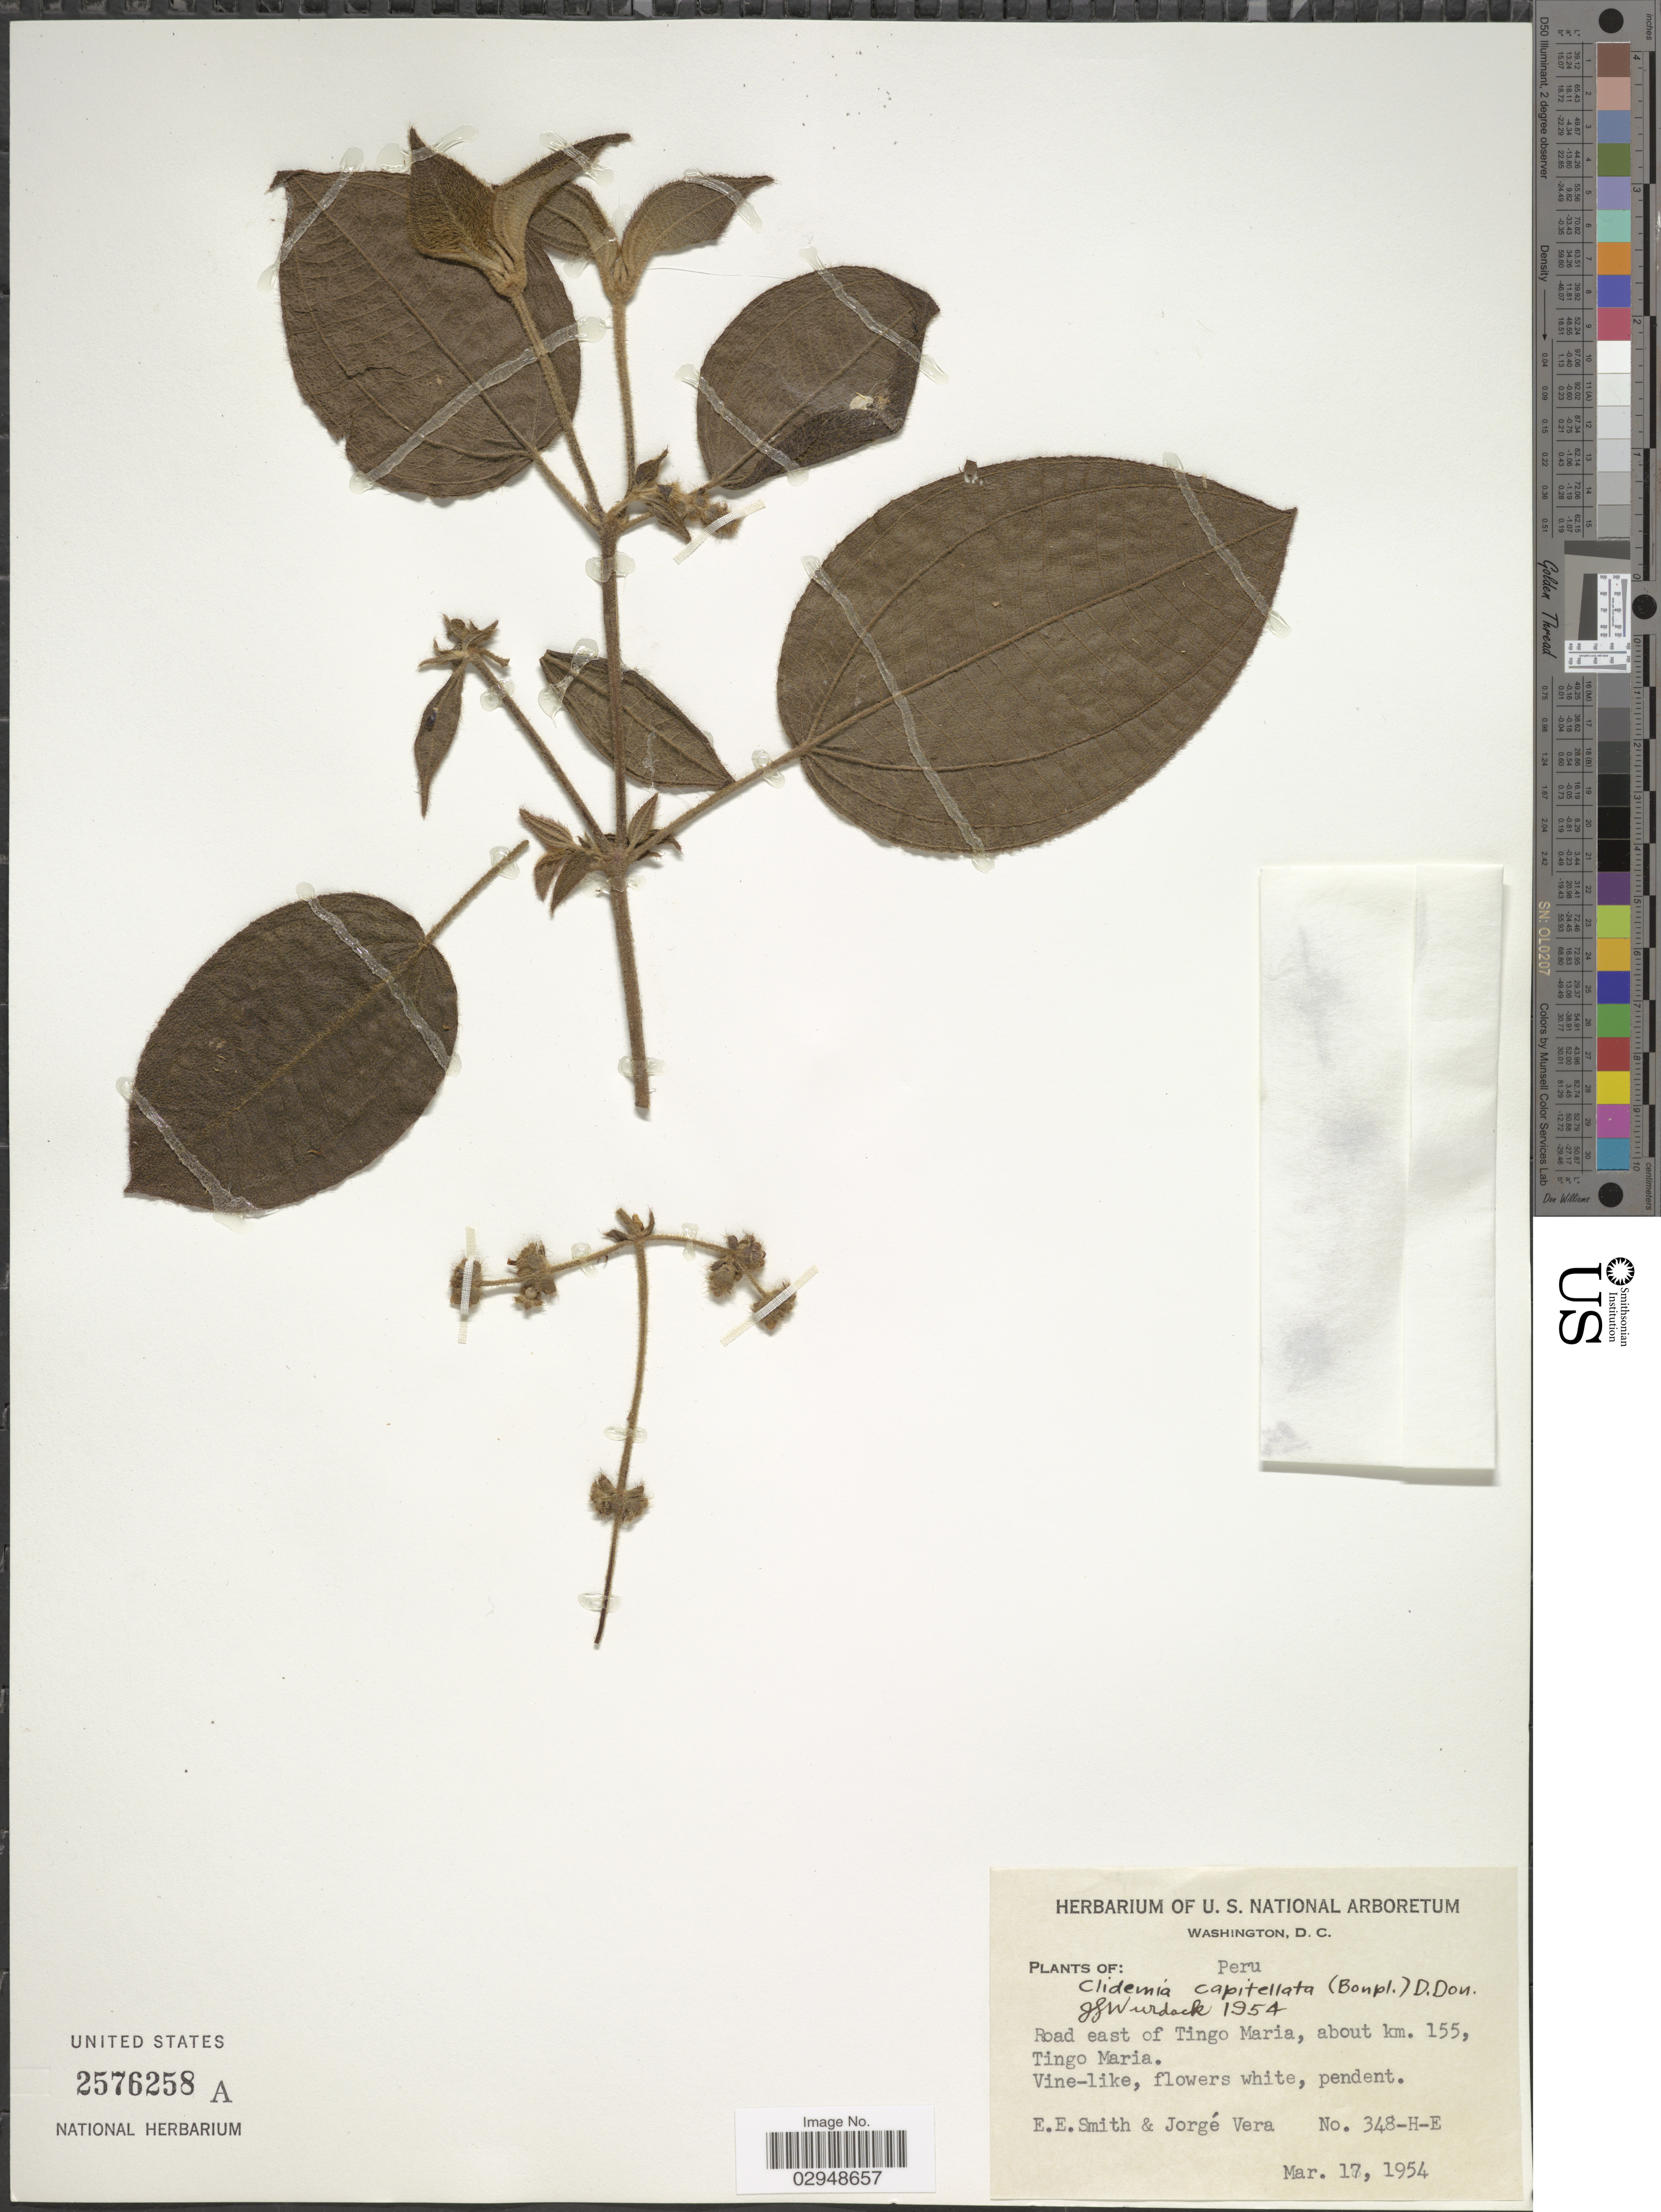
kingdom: Plantae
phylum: Tracheophyta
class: Magnoliopsida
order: Myrtales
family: Melastomataceae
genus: Clidemia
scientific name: Clidemia capitellata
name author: (Bonpl.) D. Don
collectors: E. E. Smith & J. Vera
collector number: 348-H-E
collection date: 1954-03-17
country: Peru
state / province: Huánuco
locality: Road east of Tingo Maria, about km. 155, Tingo Maria.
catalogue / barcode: US 2576258A